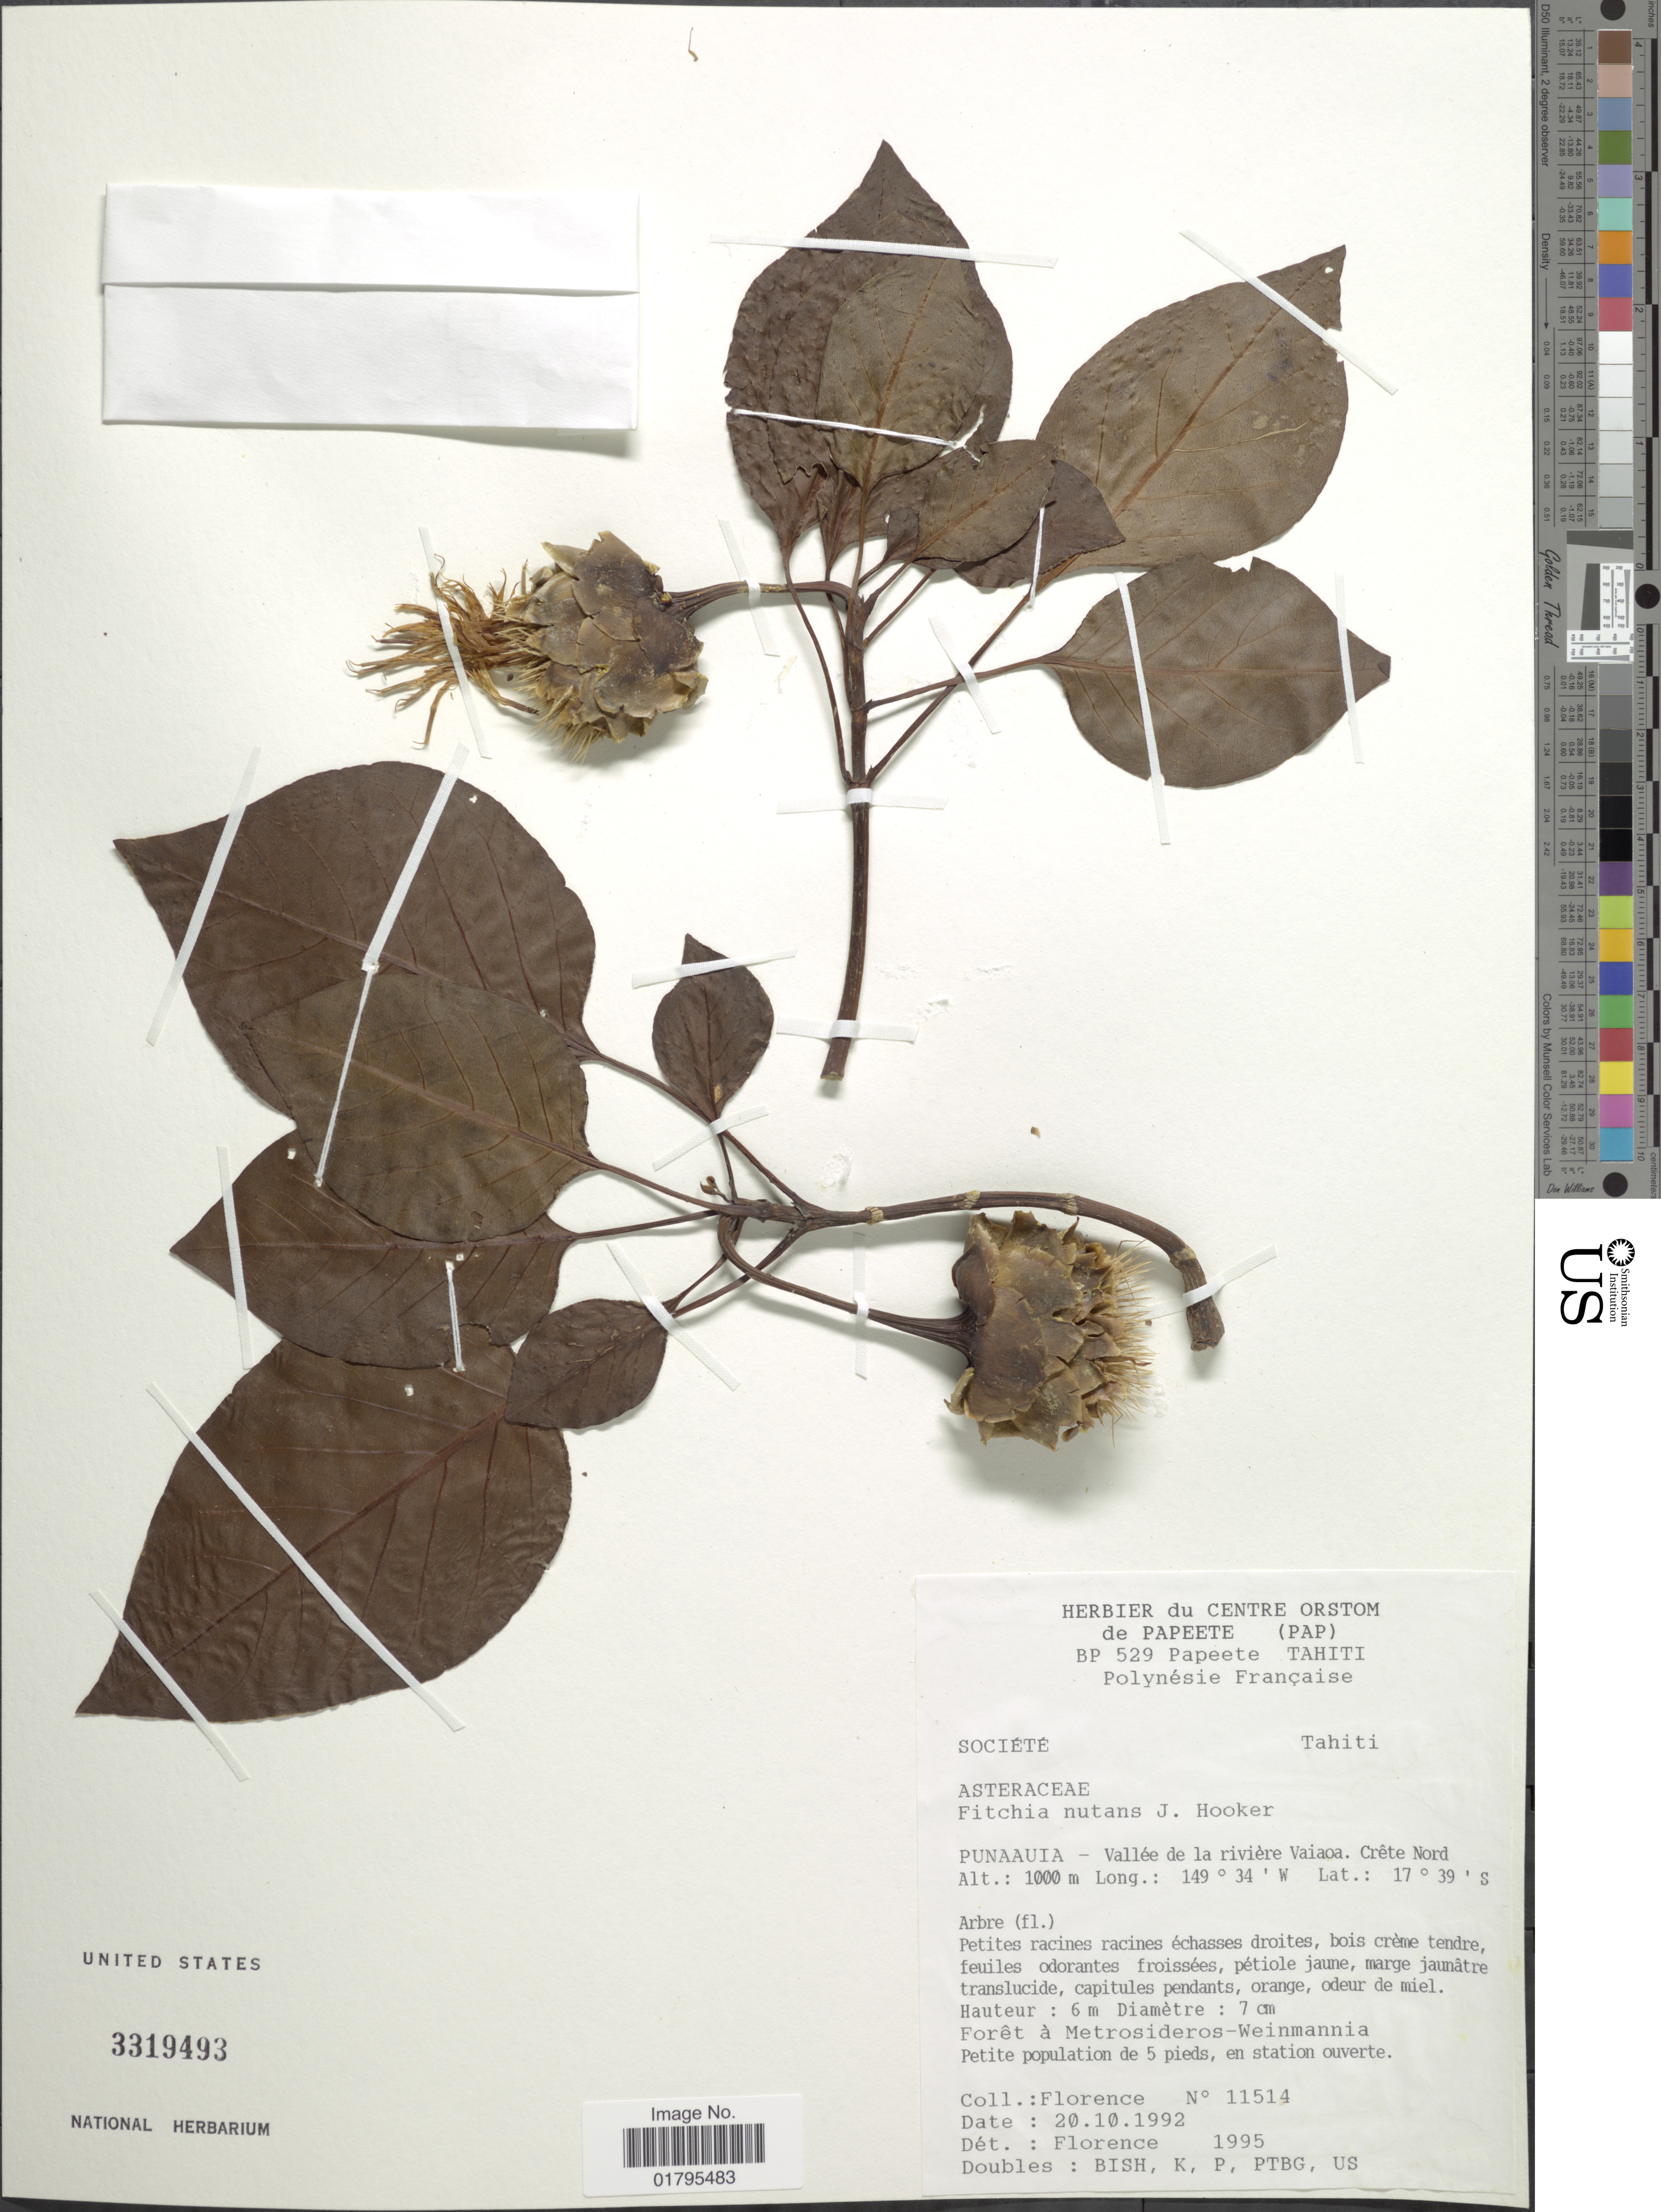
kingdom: Plantae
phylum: Tracheophyta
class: Magnoliopsida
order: Asterales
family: Asteraceae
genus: Fitchia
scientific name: Fitchia nutans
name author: Hook. f.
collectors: -. Florence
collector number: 11514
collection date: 1992-10-20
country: French Polynesia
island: Tahiti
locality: Tahiti, Punaauia, Valle de la riviere Vaiaoa, Crete Nord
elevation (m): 1000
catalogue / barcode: US 3319493